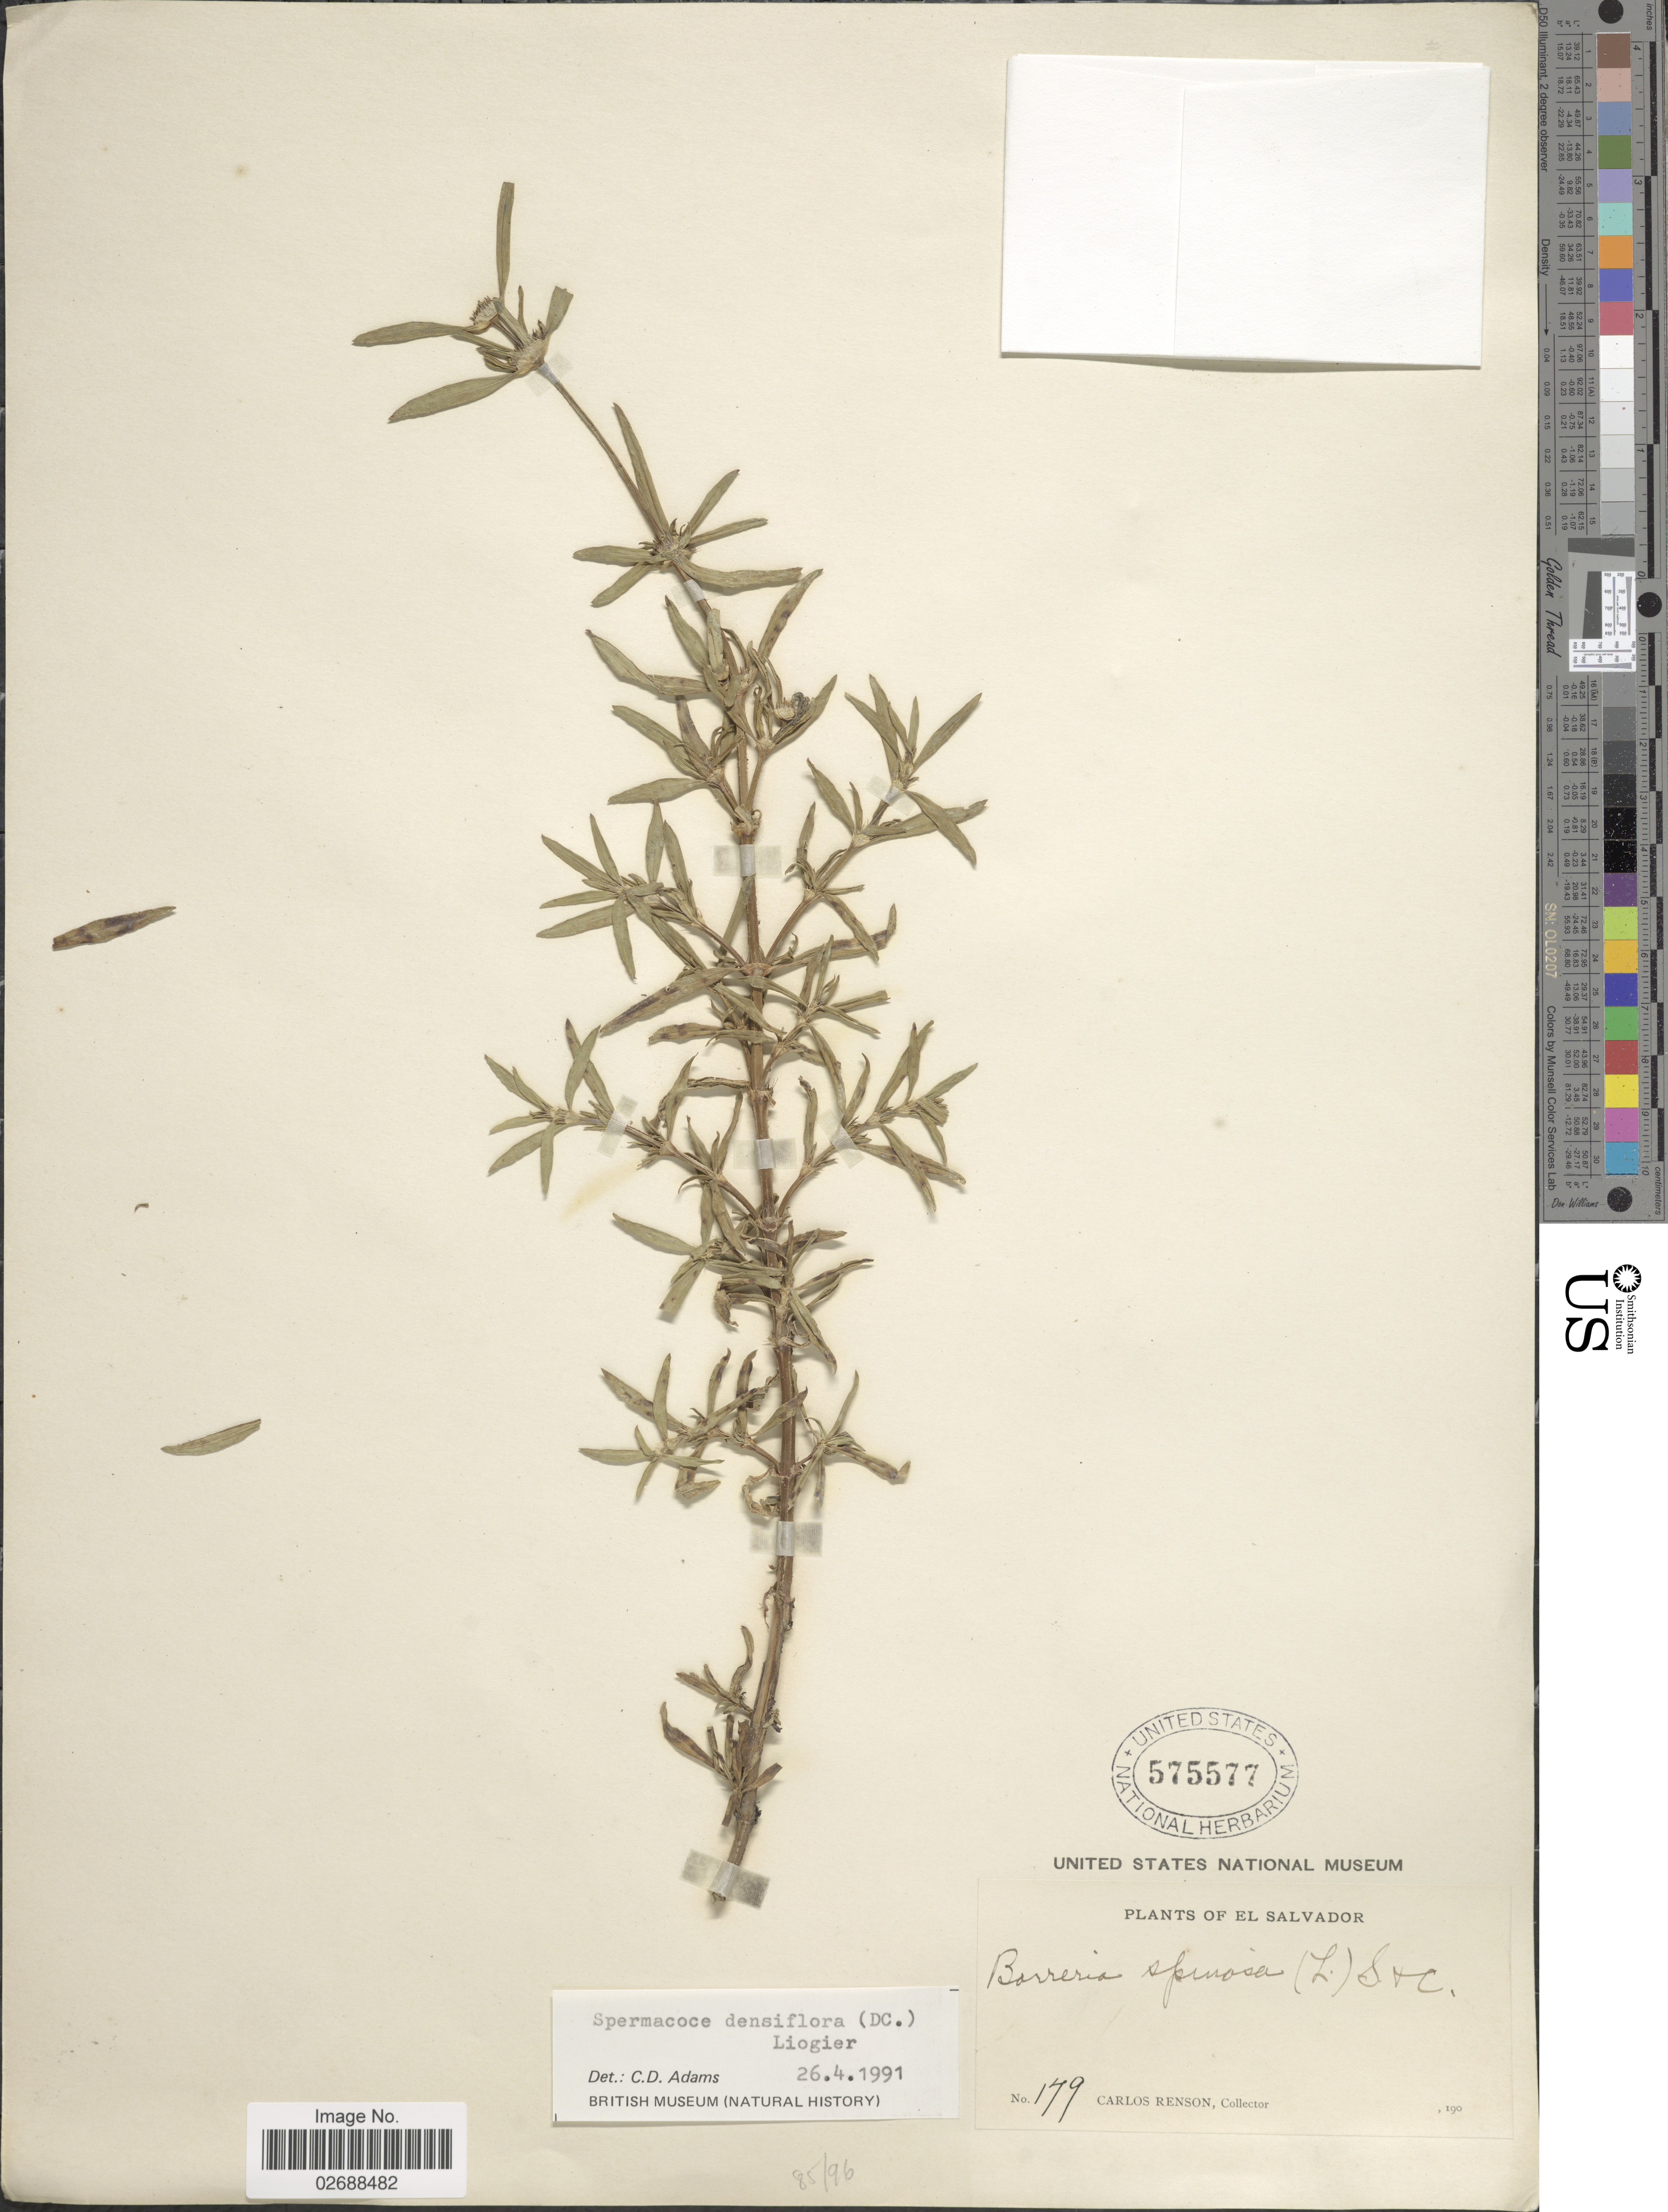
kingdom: Plantae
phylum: Tracheophyta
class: Magnoliopsida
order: Gentianales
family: Rubiaceae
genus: Spermacoce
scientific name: Spermacoce densiflora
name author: (DC.) Alain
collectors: C. Renson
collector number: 179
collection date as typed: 190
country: El Salvador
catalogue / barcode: US 575577